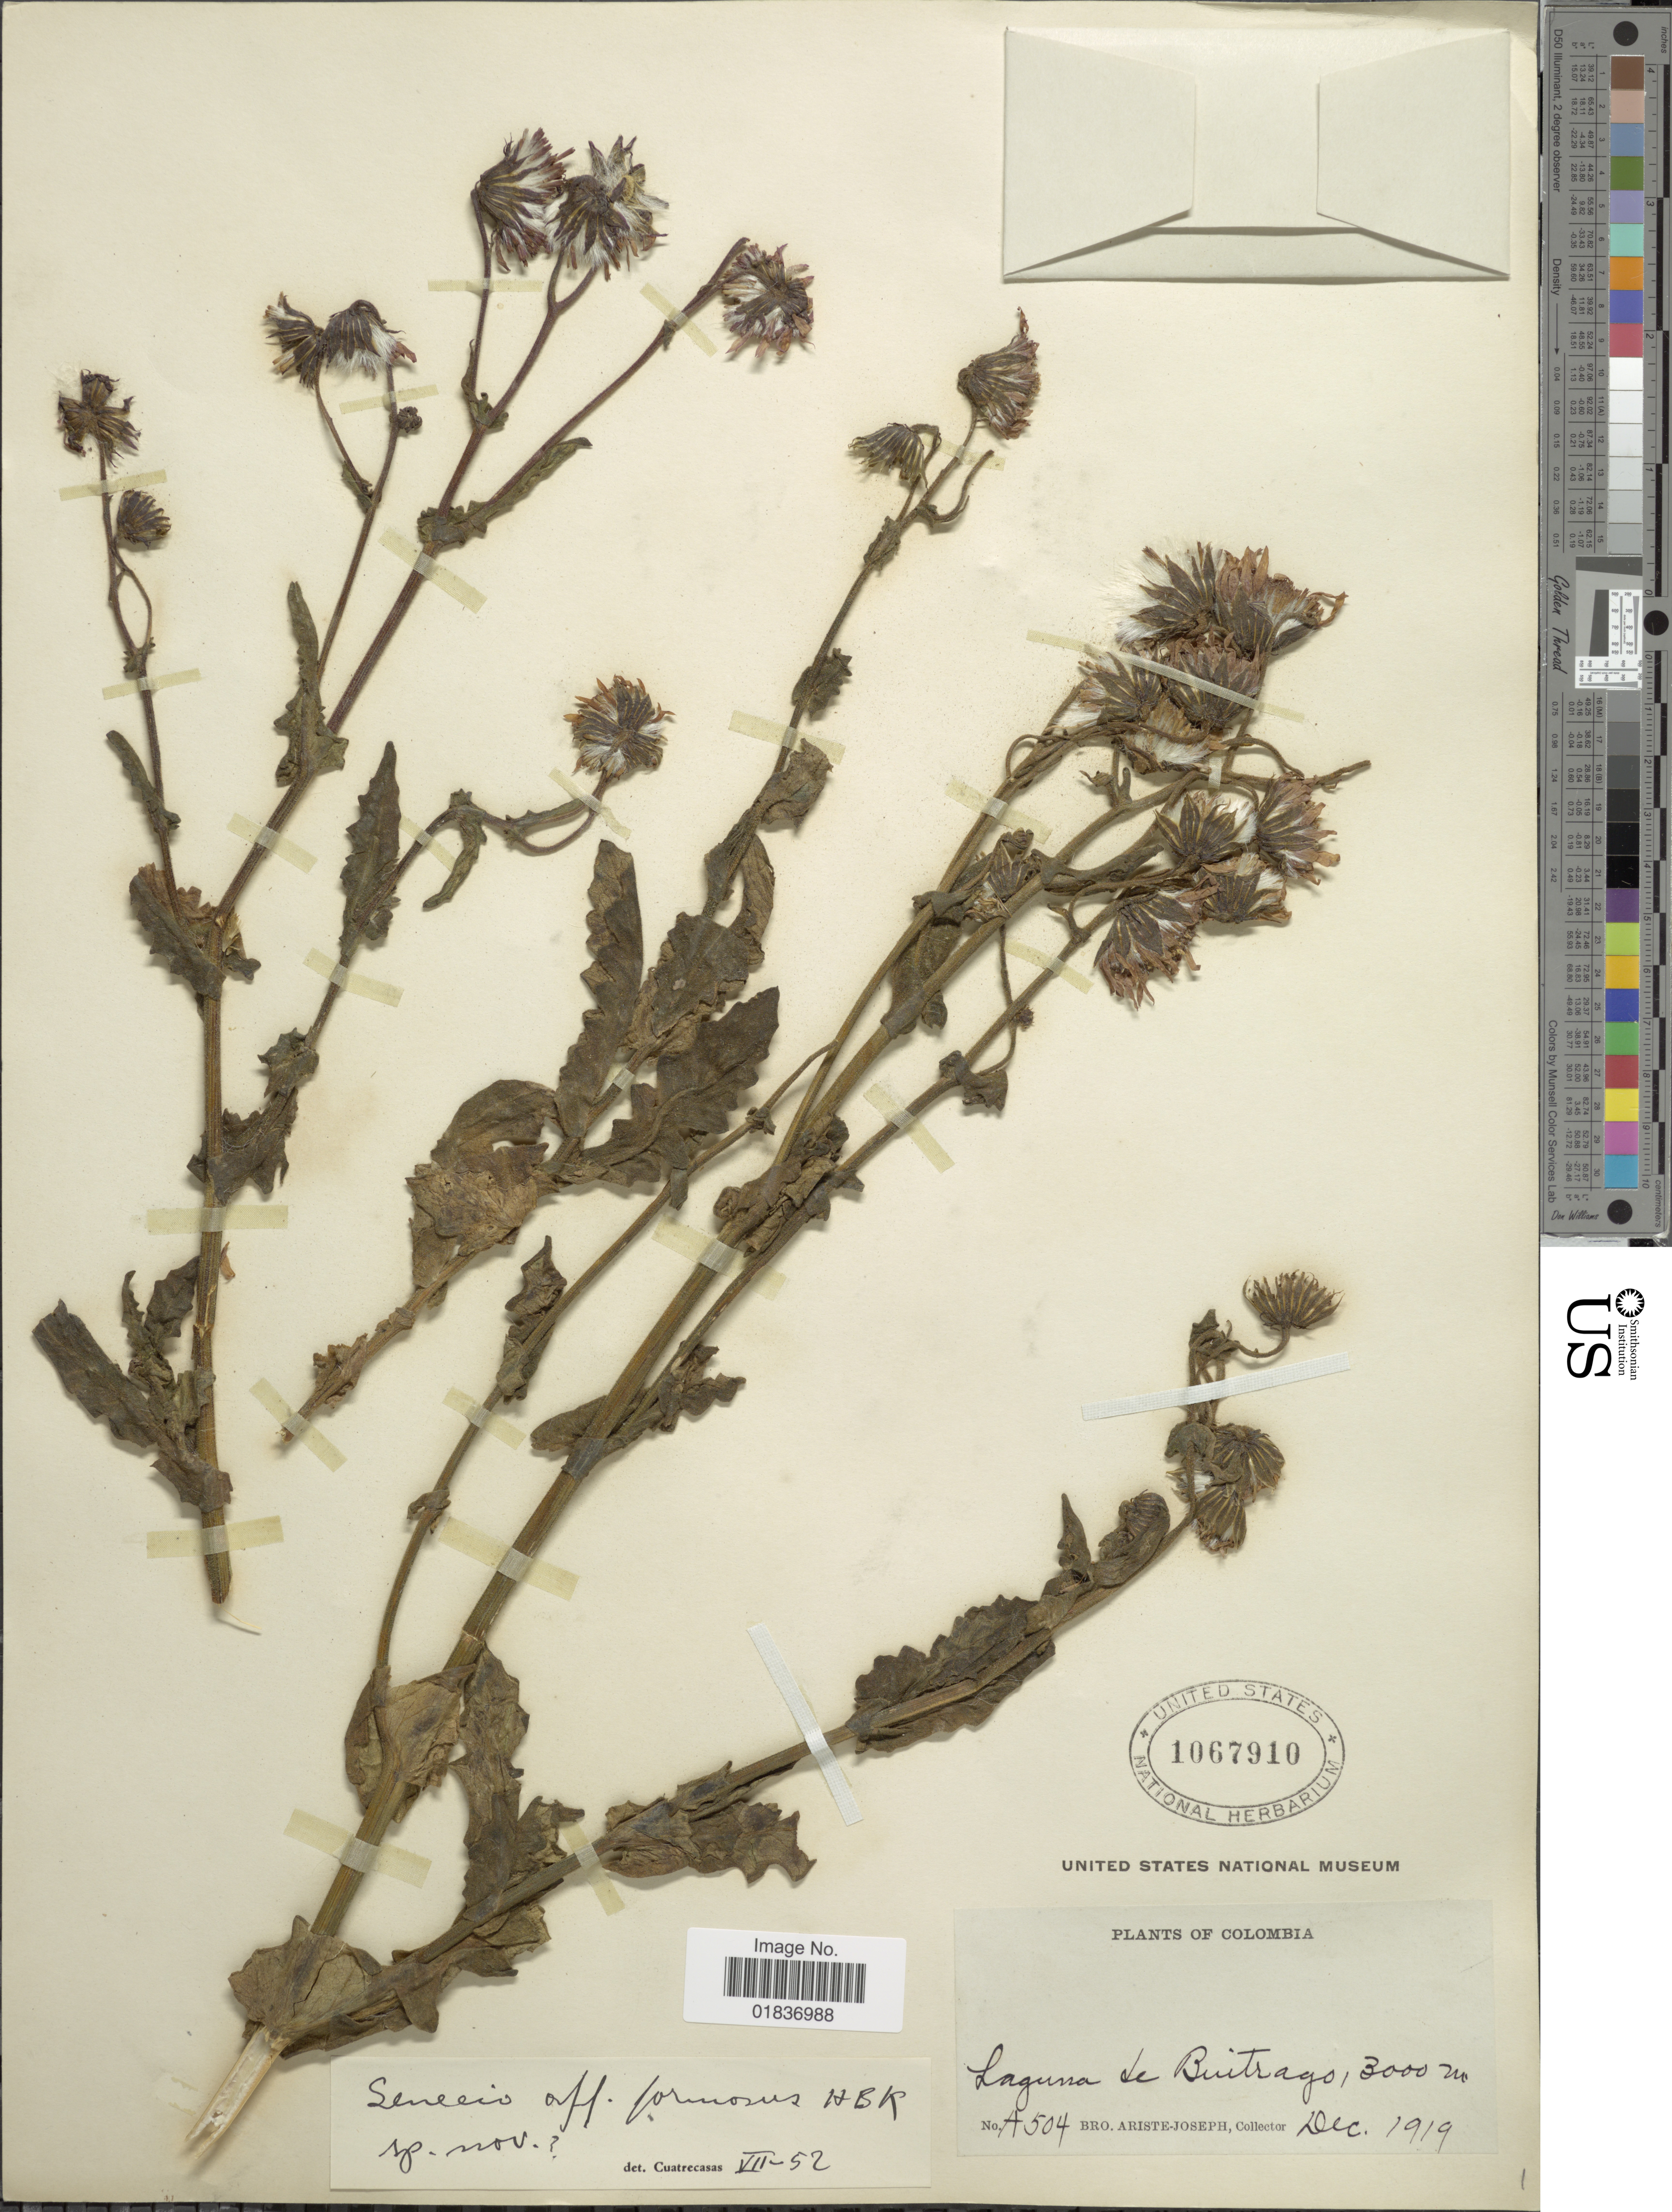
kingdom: Plantae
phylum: Tracheophyta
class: Magnoliopsida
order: Asterales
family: Asteraceae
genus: Senecio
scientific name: Senecio garcibarrigae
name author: Cuatrec.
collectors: Bro. Ariste-Joseph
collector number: A504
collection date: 1919-12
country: Colombia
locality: Laguna de Buitrago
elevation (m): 3000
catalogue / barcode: US 1067910